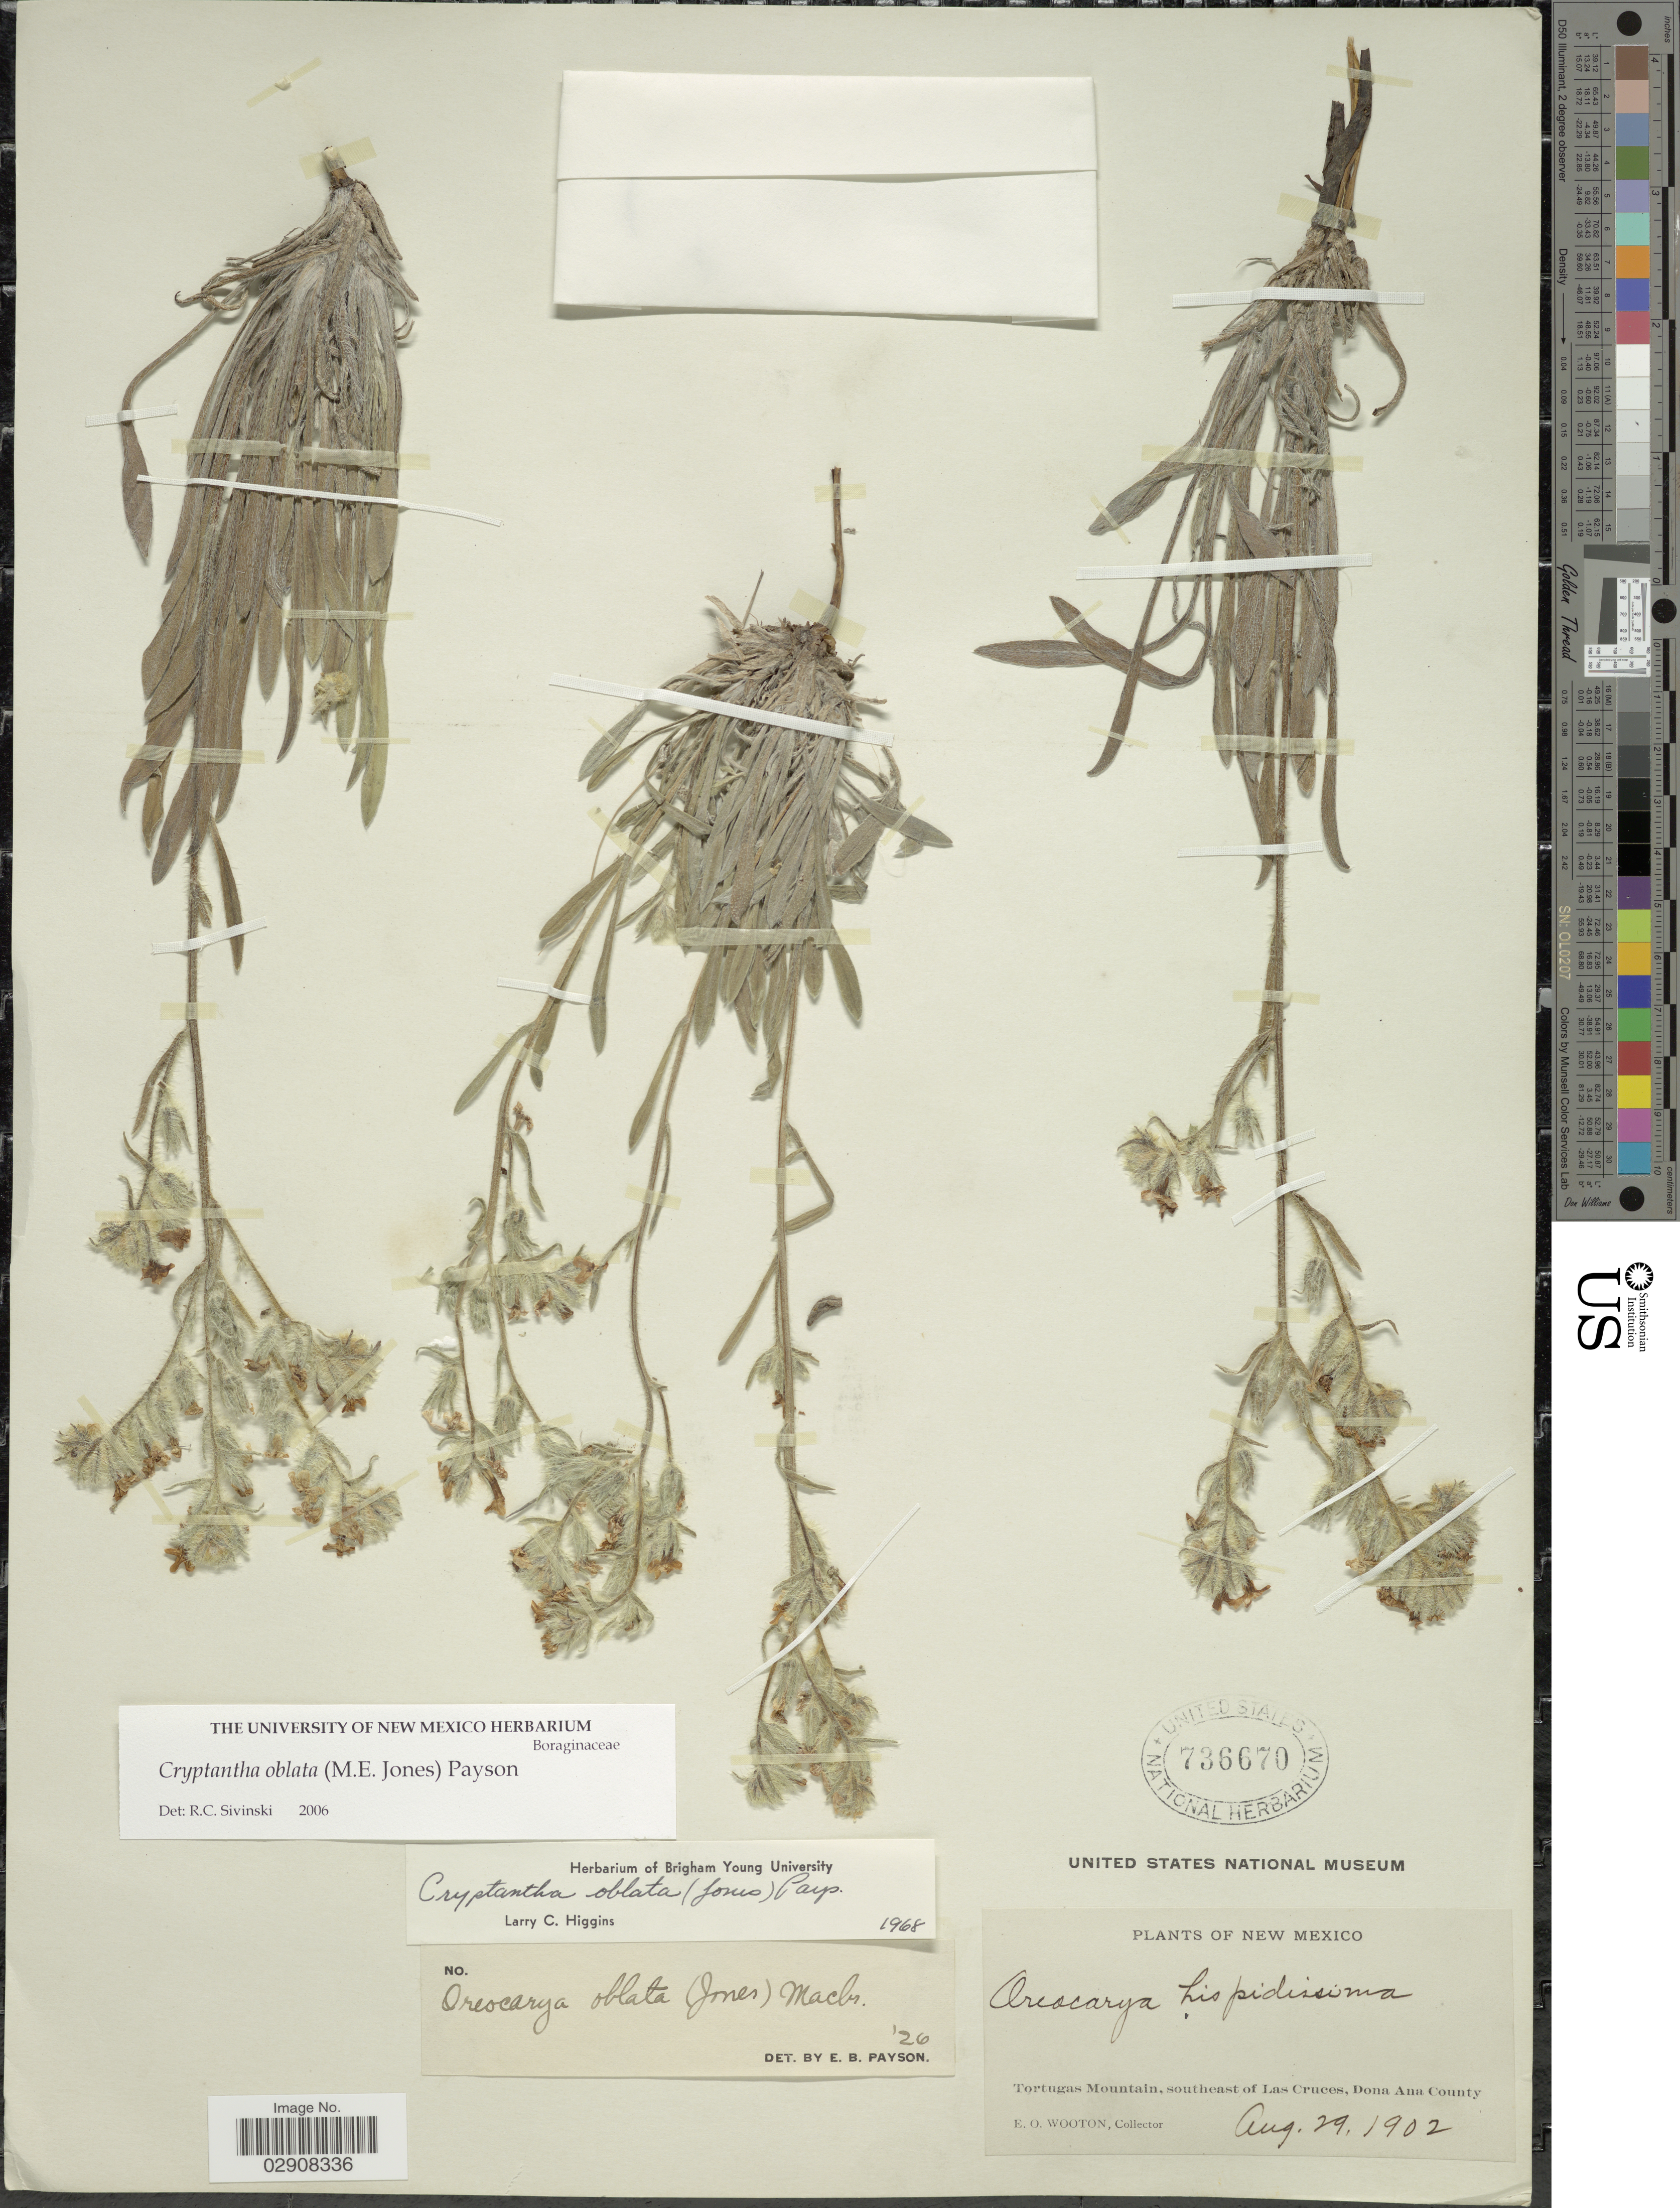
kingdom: Plantae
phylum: Tracheophyta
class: Magnoliopsida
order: Boraginales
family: Boraginaceae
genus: Cryptantha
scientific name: Cryptantha oblata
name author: (M.E. Jones) Payson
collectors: E. O. Wooton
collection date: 1902-08-29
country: United States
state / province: New Mexico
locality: Tortugas Mountain, southeast of Las Cruces, Dona Ana County.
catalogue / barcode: US 736670